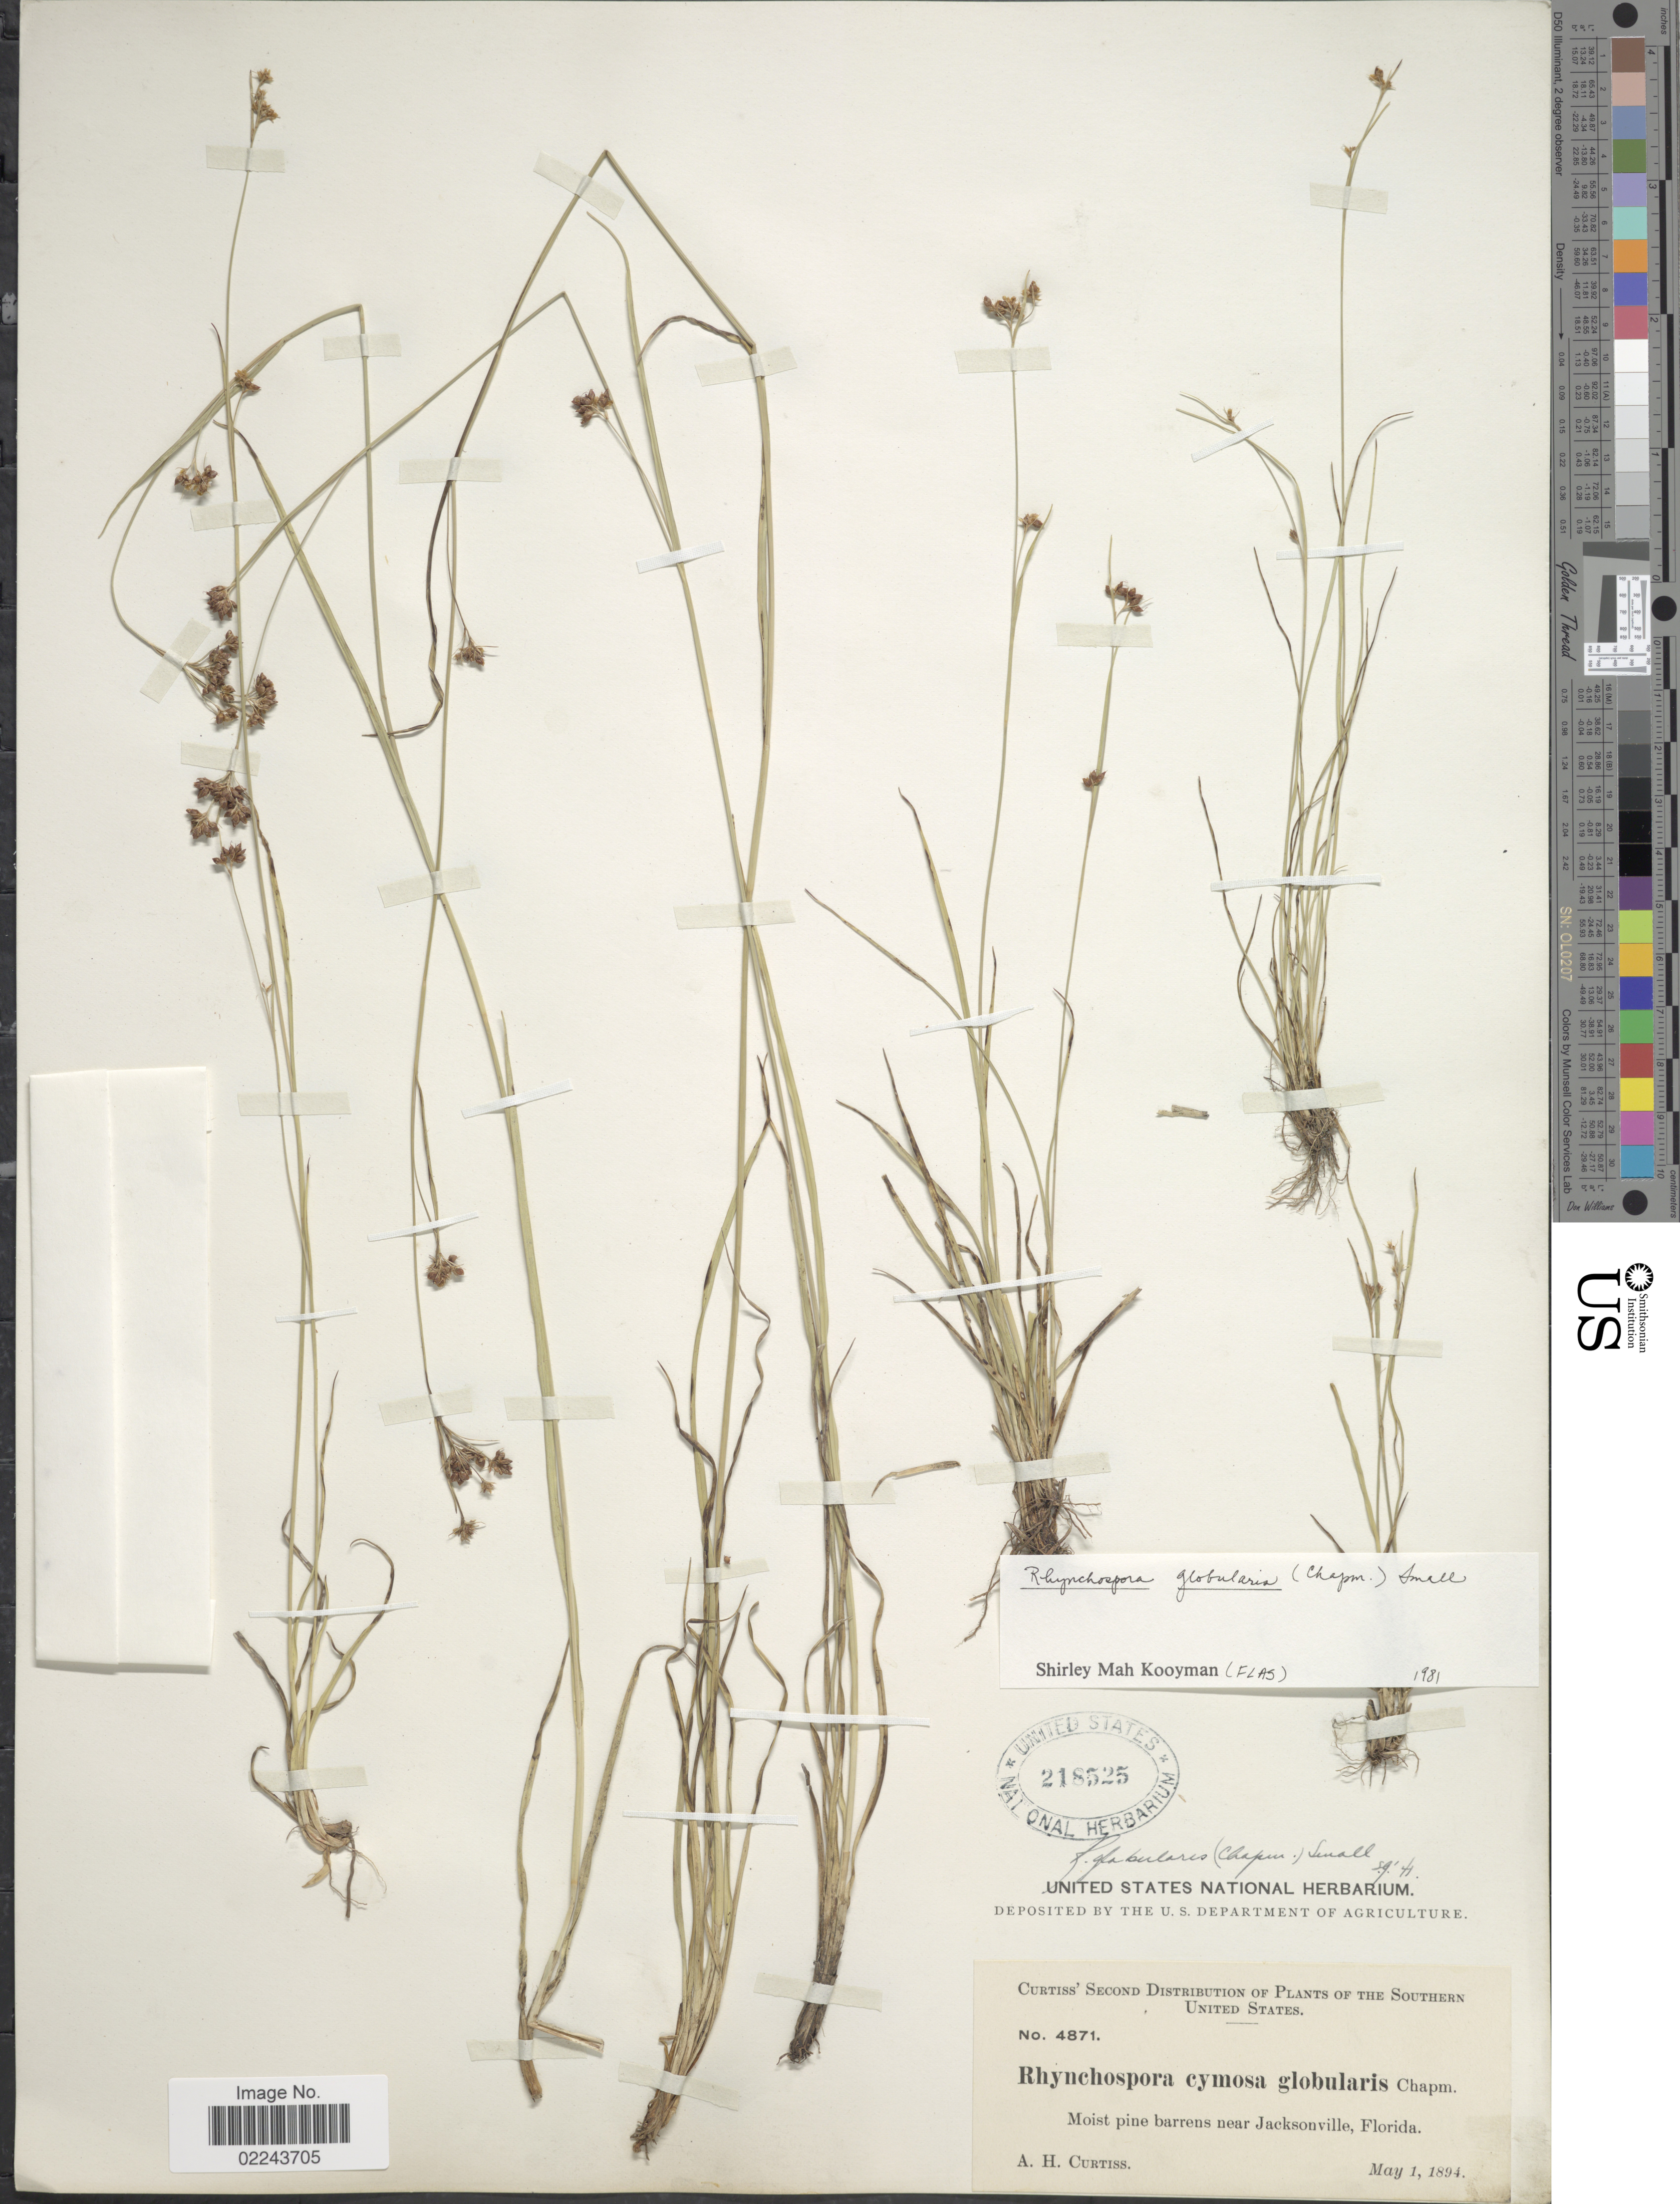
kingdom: Plantae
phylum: Tracheophyta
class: Liliopsida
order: Poales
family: Cyperaceae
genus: Rhynchospora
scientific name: Rhynchospora globularis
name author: (Chapm.) Small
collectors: A. H. Curtiss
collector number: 4871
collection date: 1894-05-01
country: United States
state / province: Florida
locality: Near Jacksonville, Southern United States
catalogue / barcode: US 218525